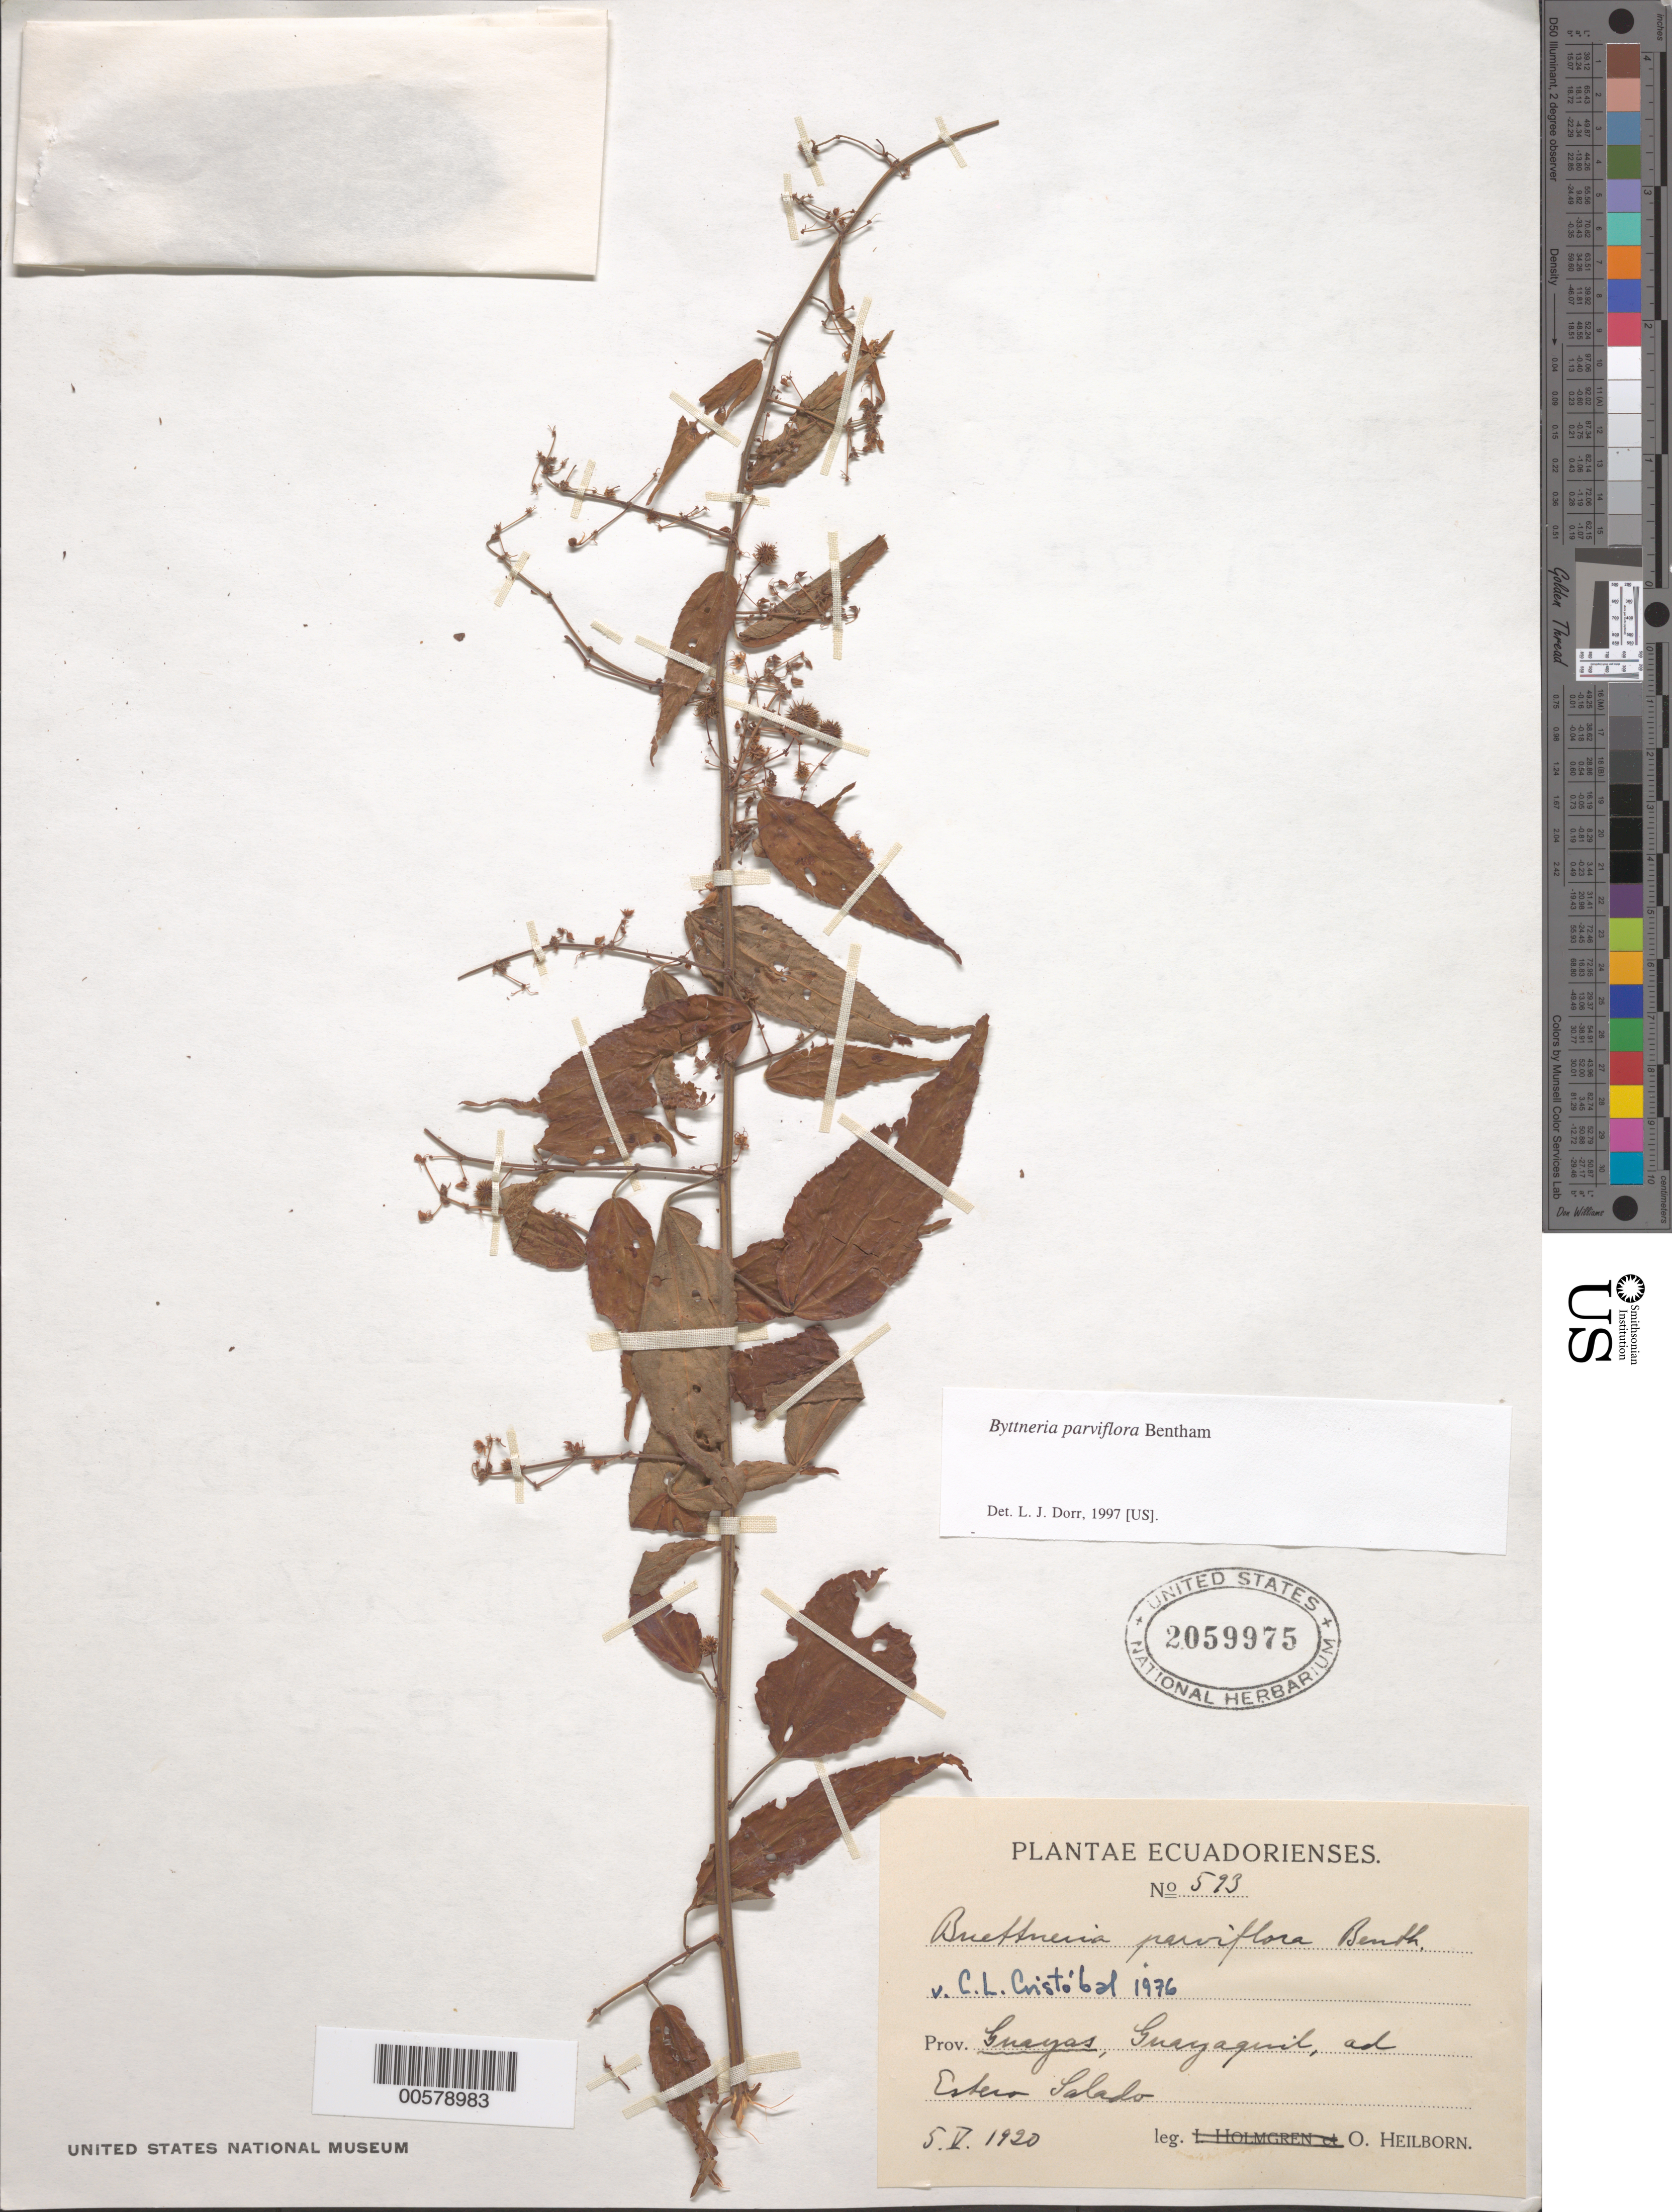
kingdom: Plantae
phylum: Tracheophyta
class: Magnoliopsida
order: Malvales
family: Malvaceae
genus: Byttneria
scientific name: Byttneria parviflora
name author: Benth.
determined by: Cristóbal, C. L.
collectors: O. Heilborn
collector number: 593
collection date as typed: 05 May 1920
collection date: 1920-05-05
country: Ecuador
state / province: Guayas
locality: Guayaquil ad Estero Salado [sic]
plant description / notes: S, US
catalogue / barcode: US 2059975